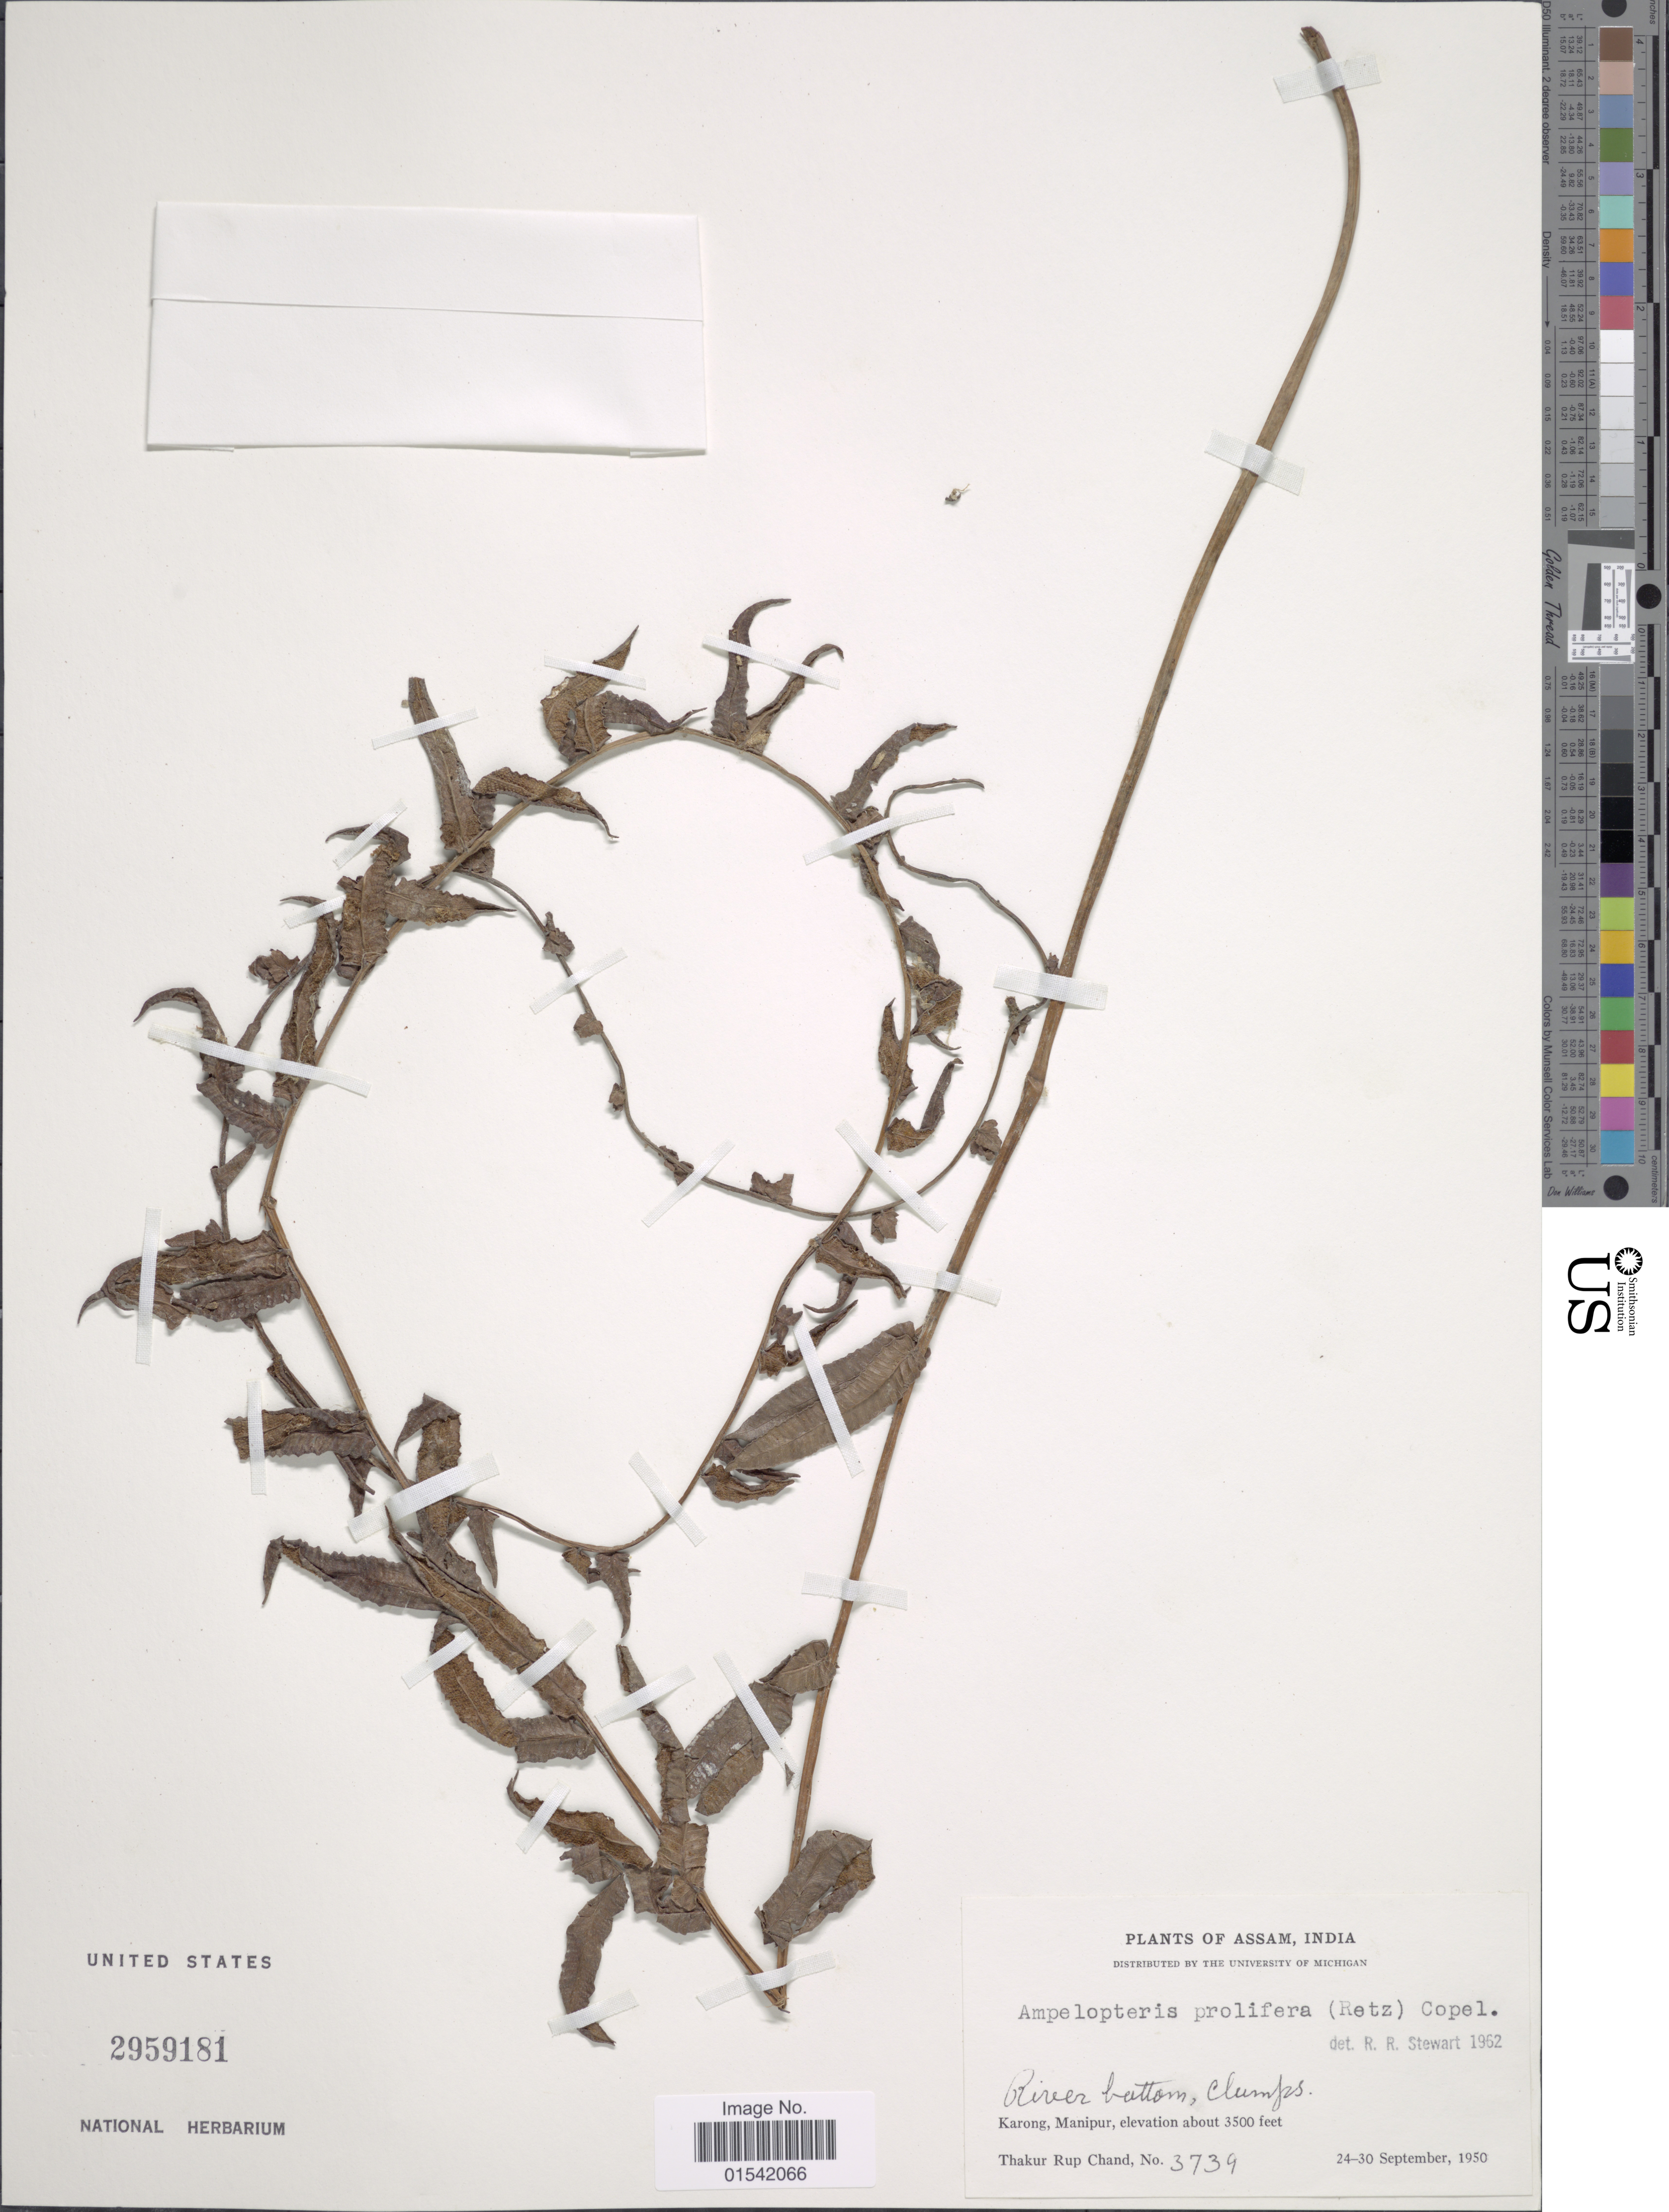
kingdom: Plantae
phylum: Tracheophyta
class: Polypodiopsida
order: Polypodiales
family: Thelypteridaceae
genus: Ampelopteris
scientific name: Ampelopteris prolifera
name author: (Retz.) Copel.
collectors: T. R. Chand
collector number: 3739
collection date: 1950-09-24/1950-09-30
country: India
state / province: Manipur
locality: River bottoms, clumps, Karong, Manipur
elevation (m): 1067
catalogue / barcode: US 2959181